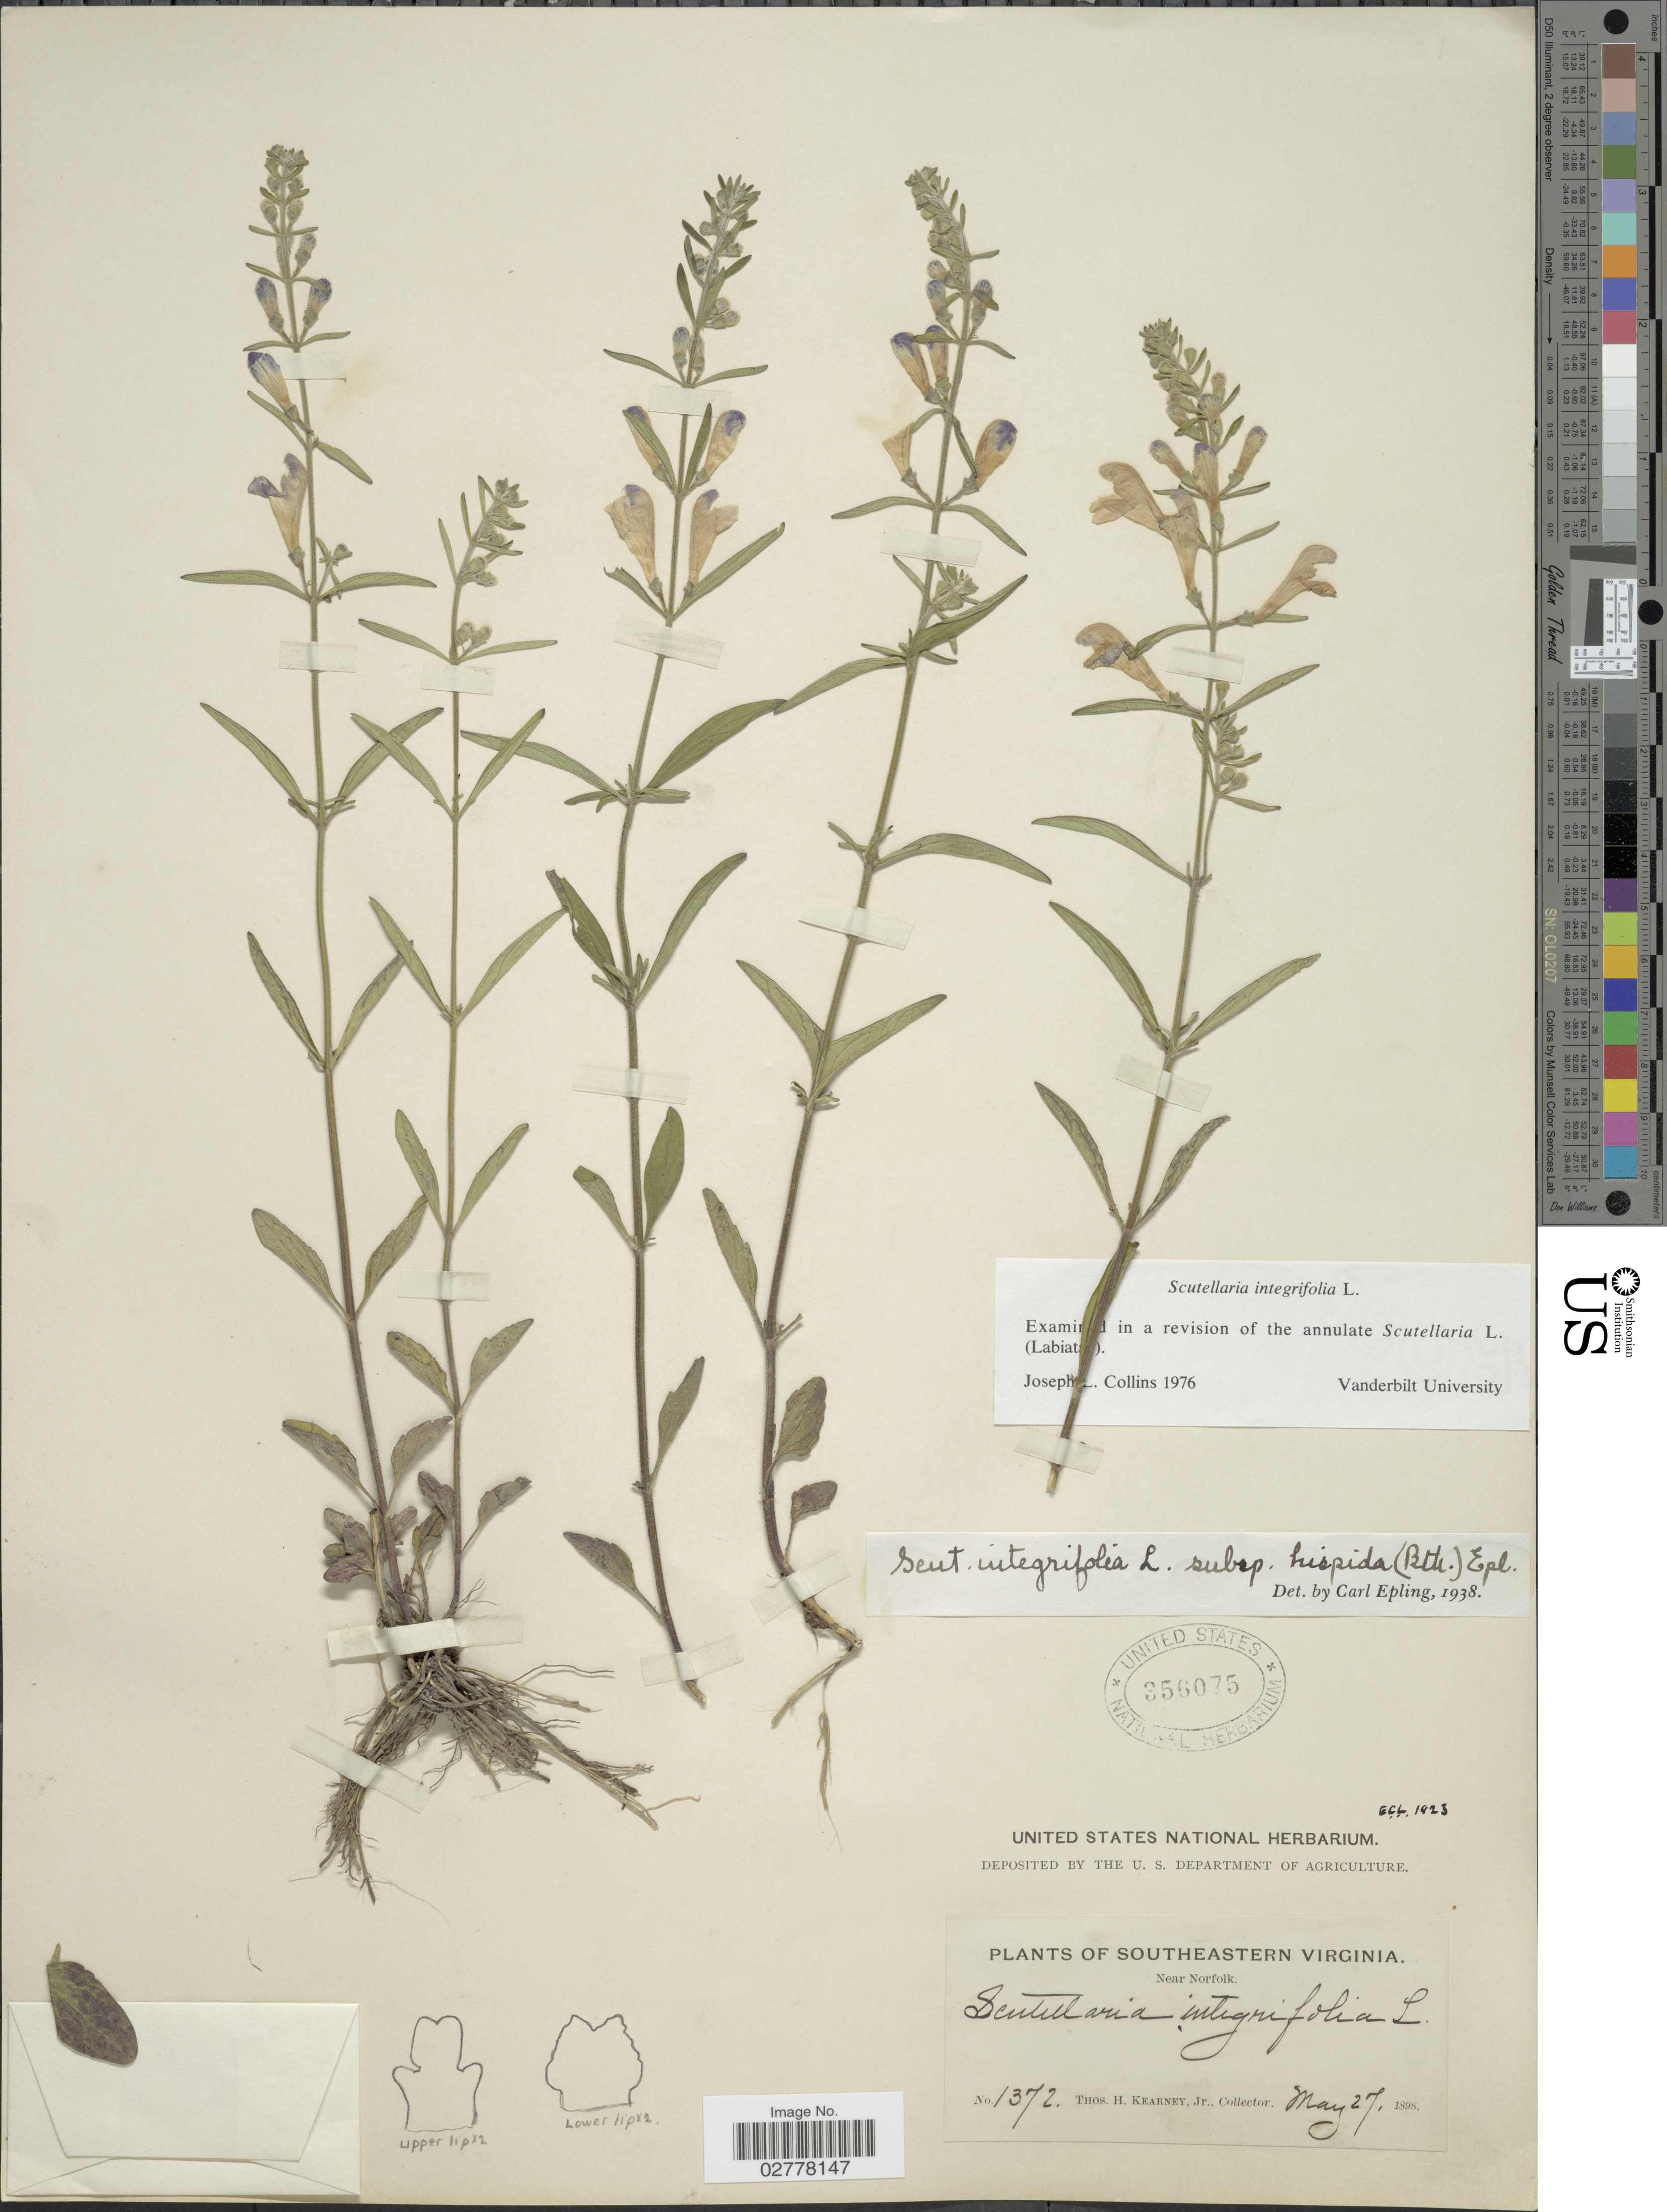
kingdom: Plantae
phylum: Tracheophyta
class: Magnoliopsida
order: Lamiales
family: Lamiaceae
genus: Scutellaria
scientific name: Scutellaria integrifolia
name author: L.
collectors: T. H. Kearney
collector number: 1372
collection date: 1898-05-27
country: United States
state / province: Virginia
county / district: City of Norfolk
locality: Southeastern Virginia. Near Norfolk.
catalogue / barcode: US 356075